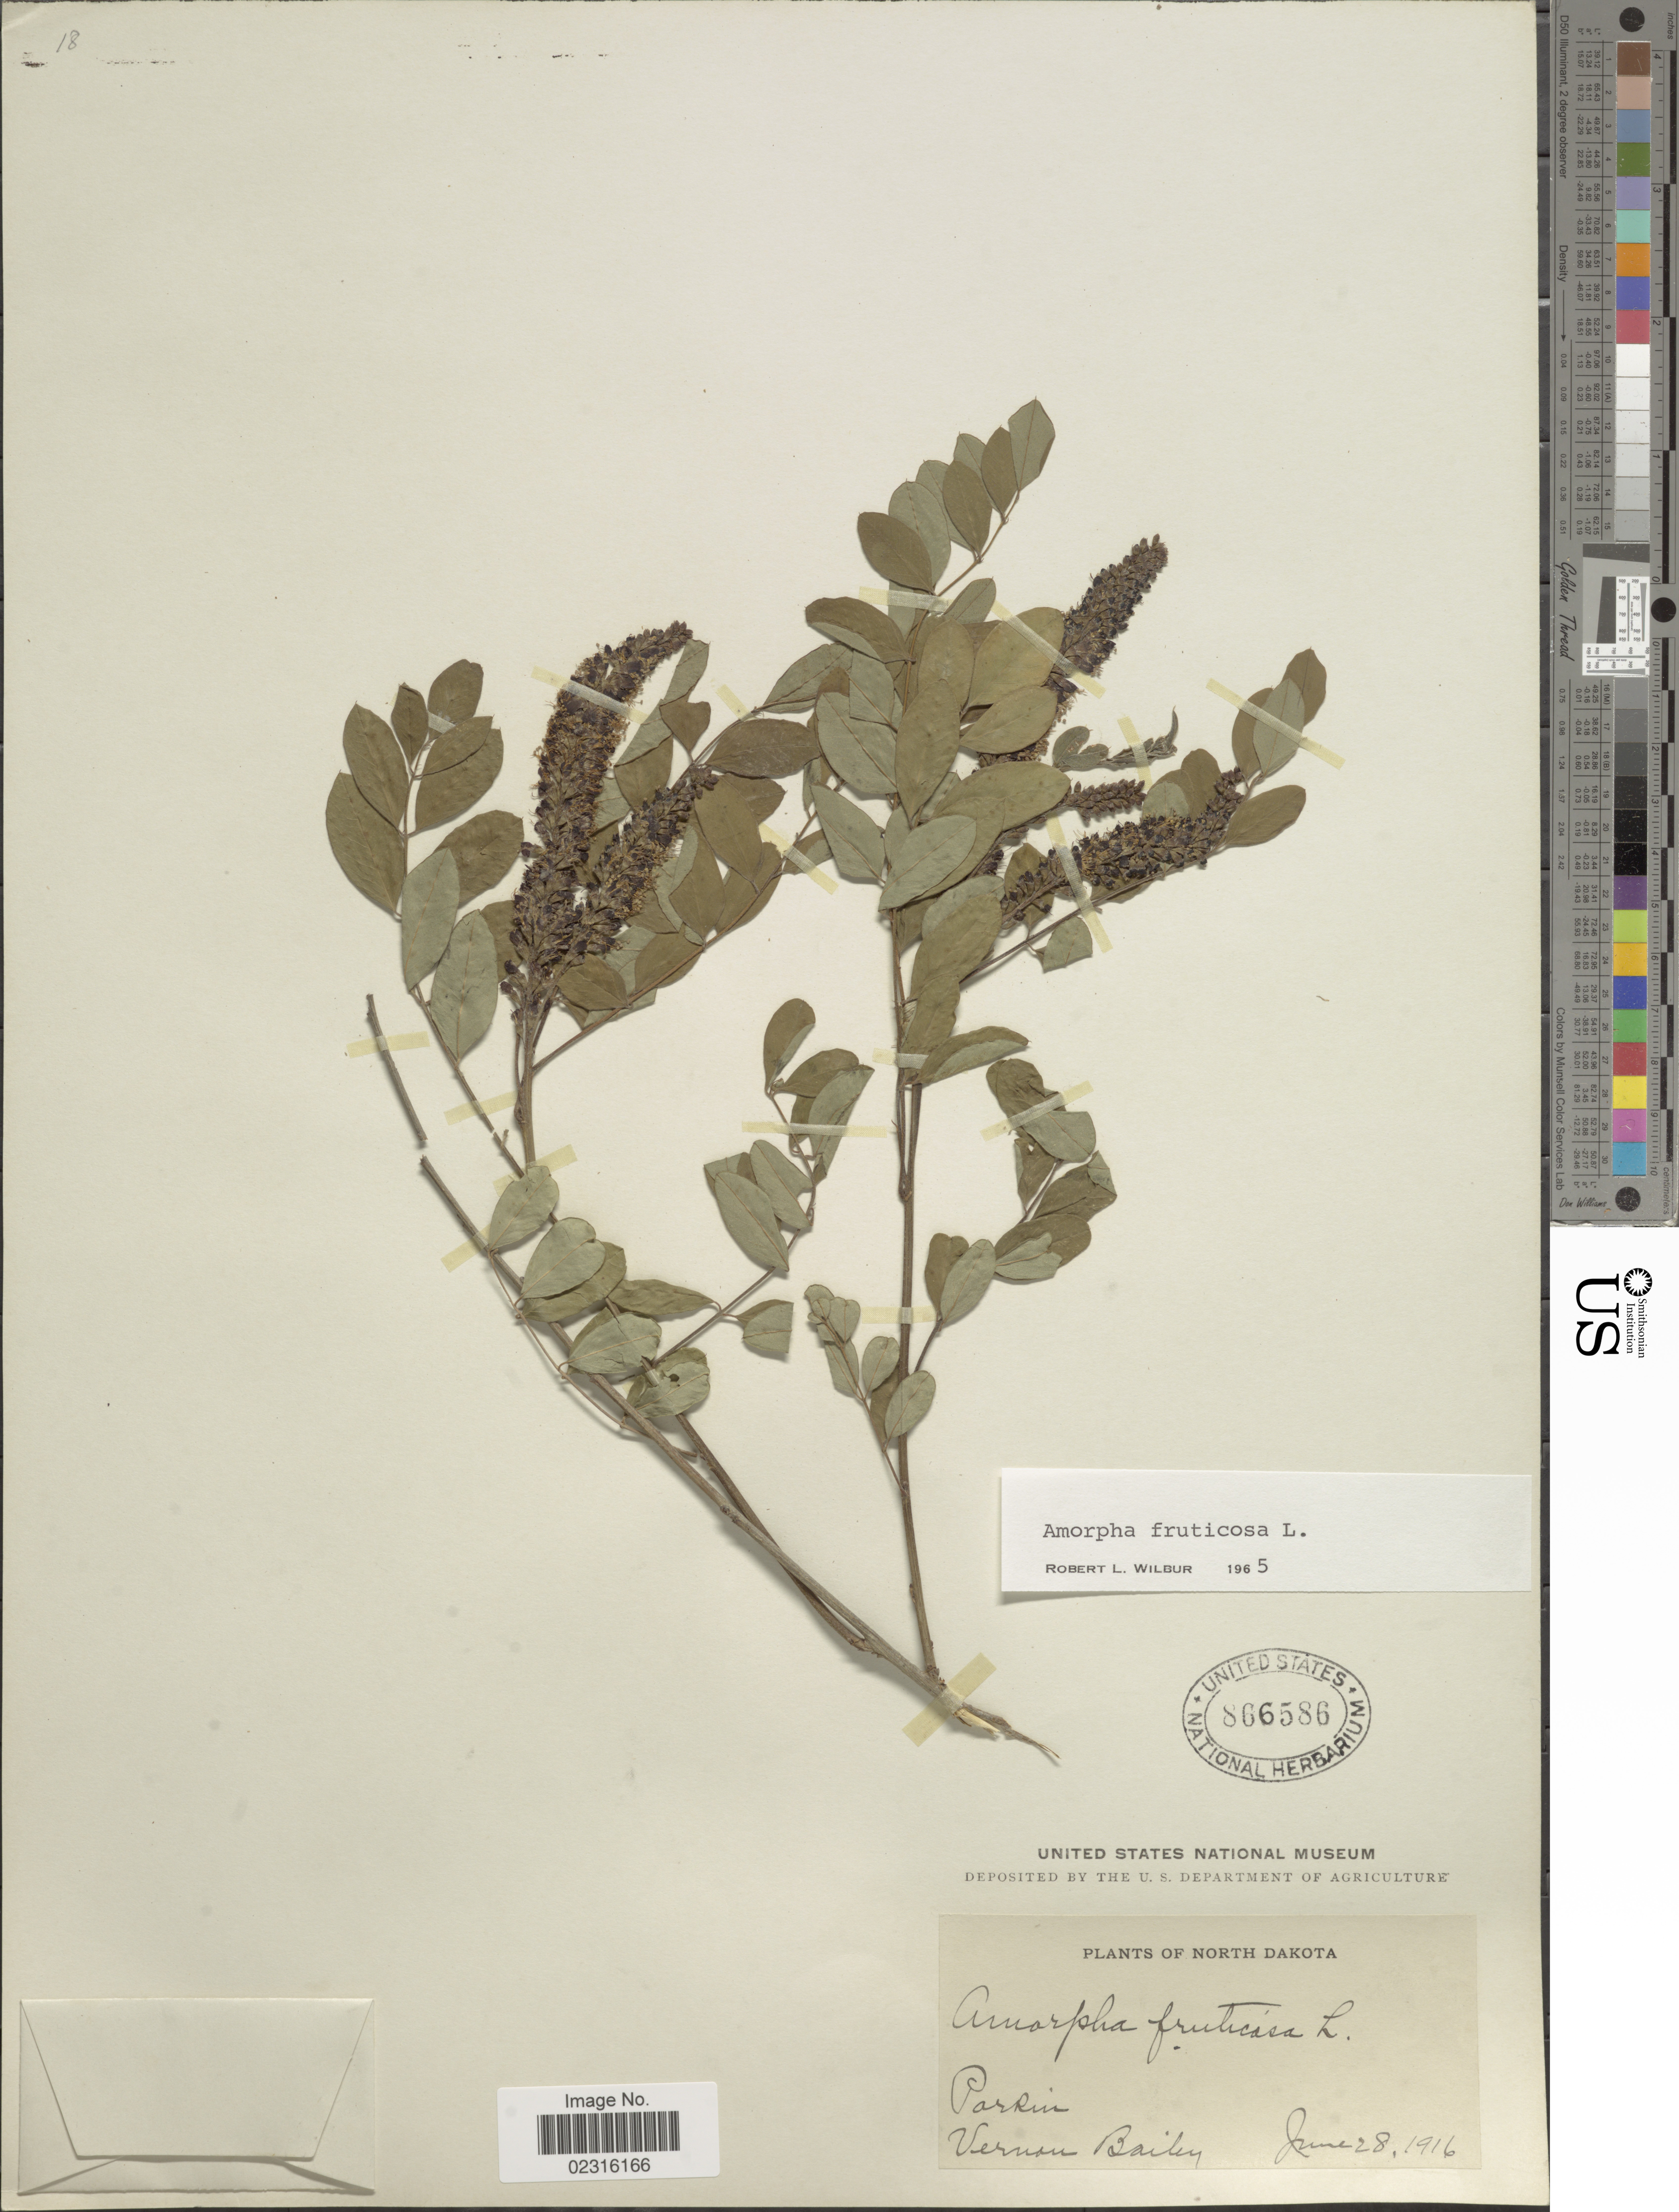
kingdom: Plantae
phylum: Tracheophyta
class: Magnoliopsida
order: Fabales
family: Fabaceae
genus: Amorpha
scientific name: Amorpha fruticosa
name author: L.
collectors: V. O. Bailey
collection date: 1916-06-28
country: United States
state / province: North Dakota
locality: Parkin.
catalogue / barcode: US 866586